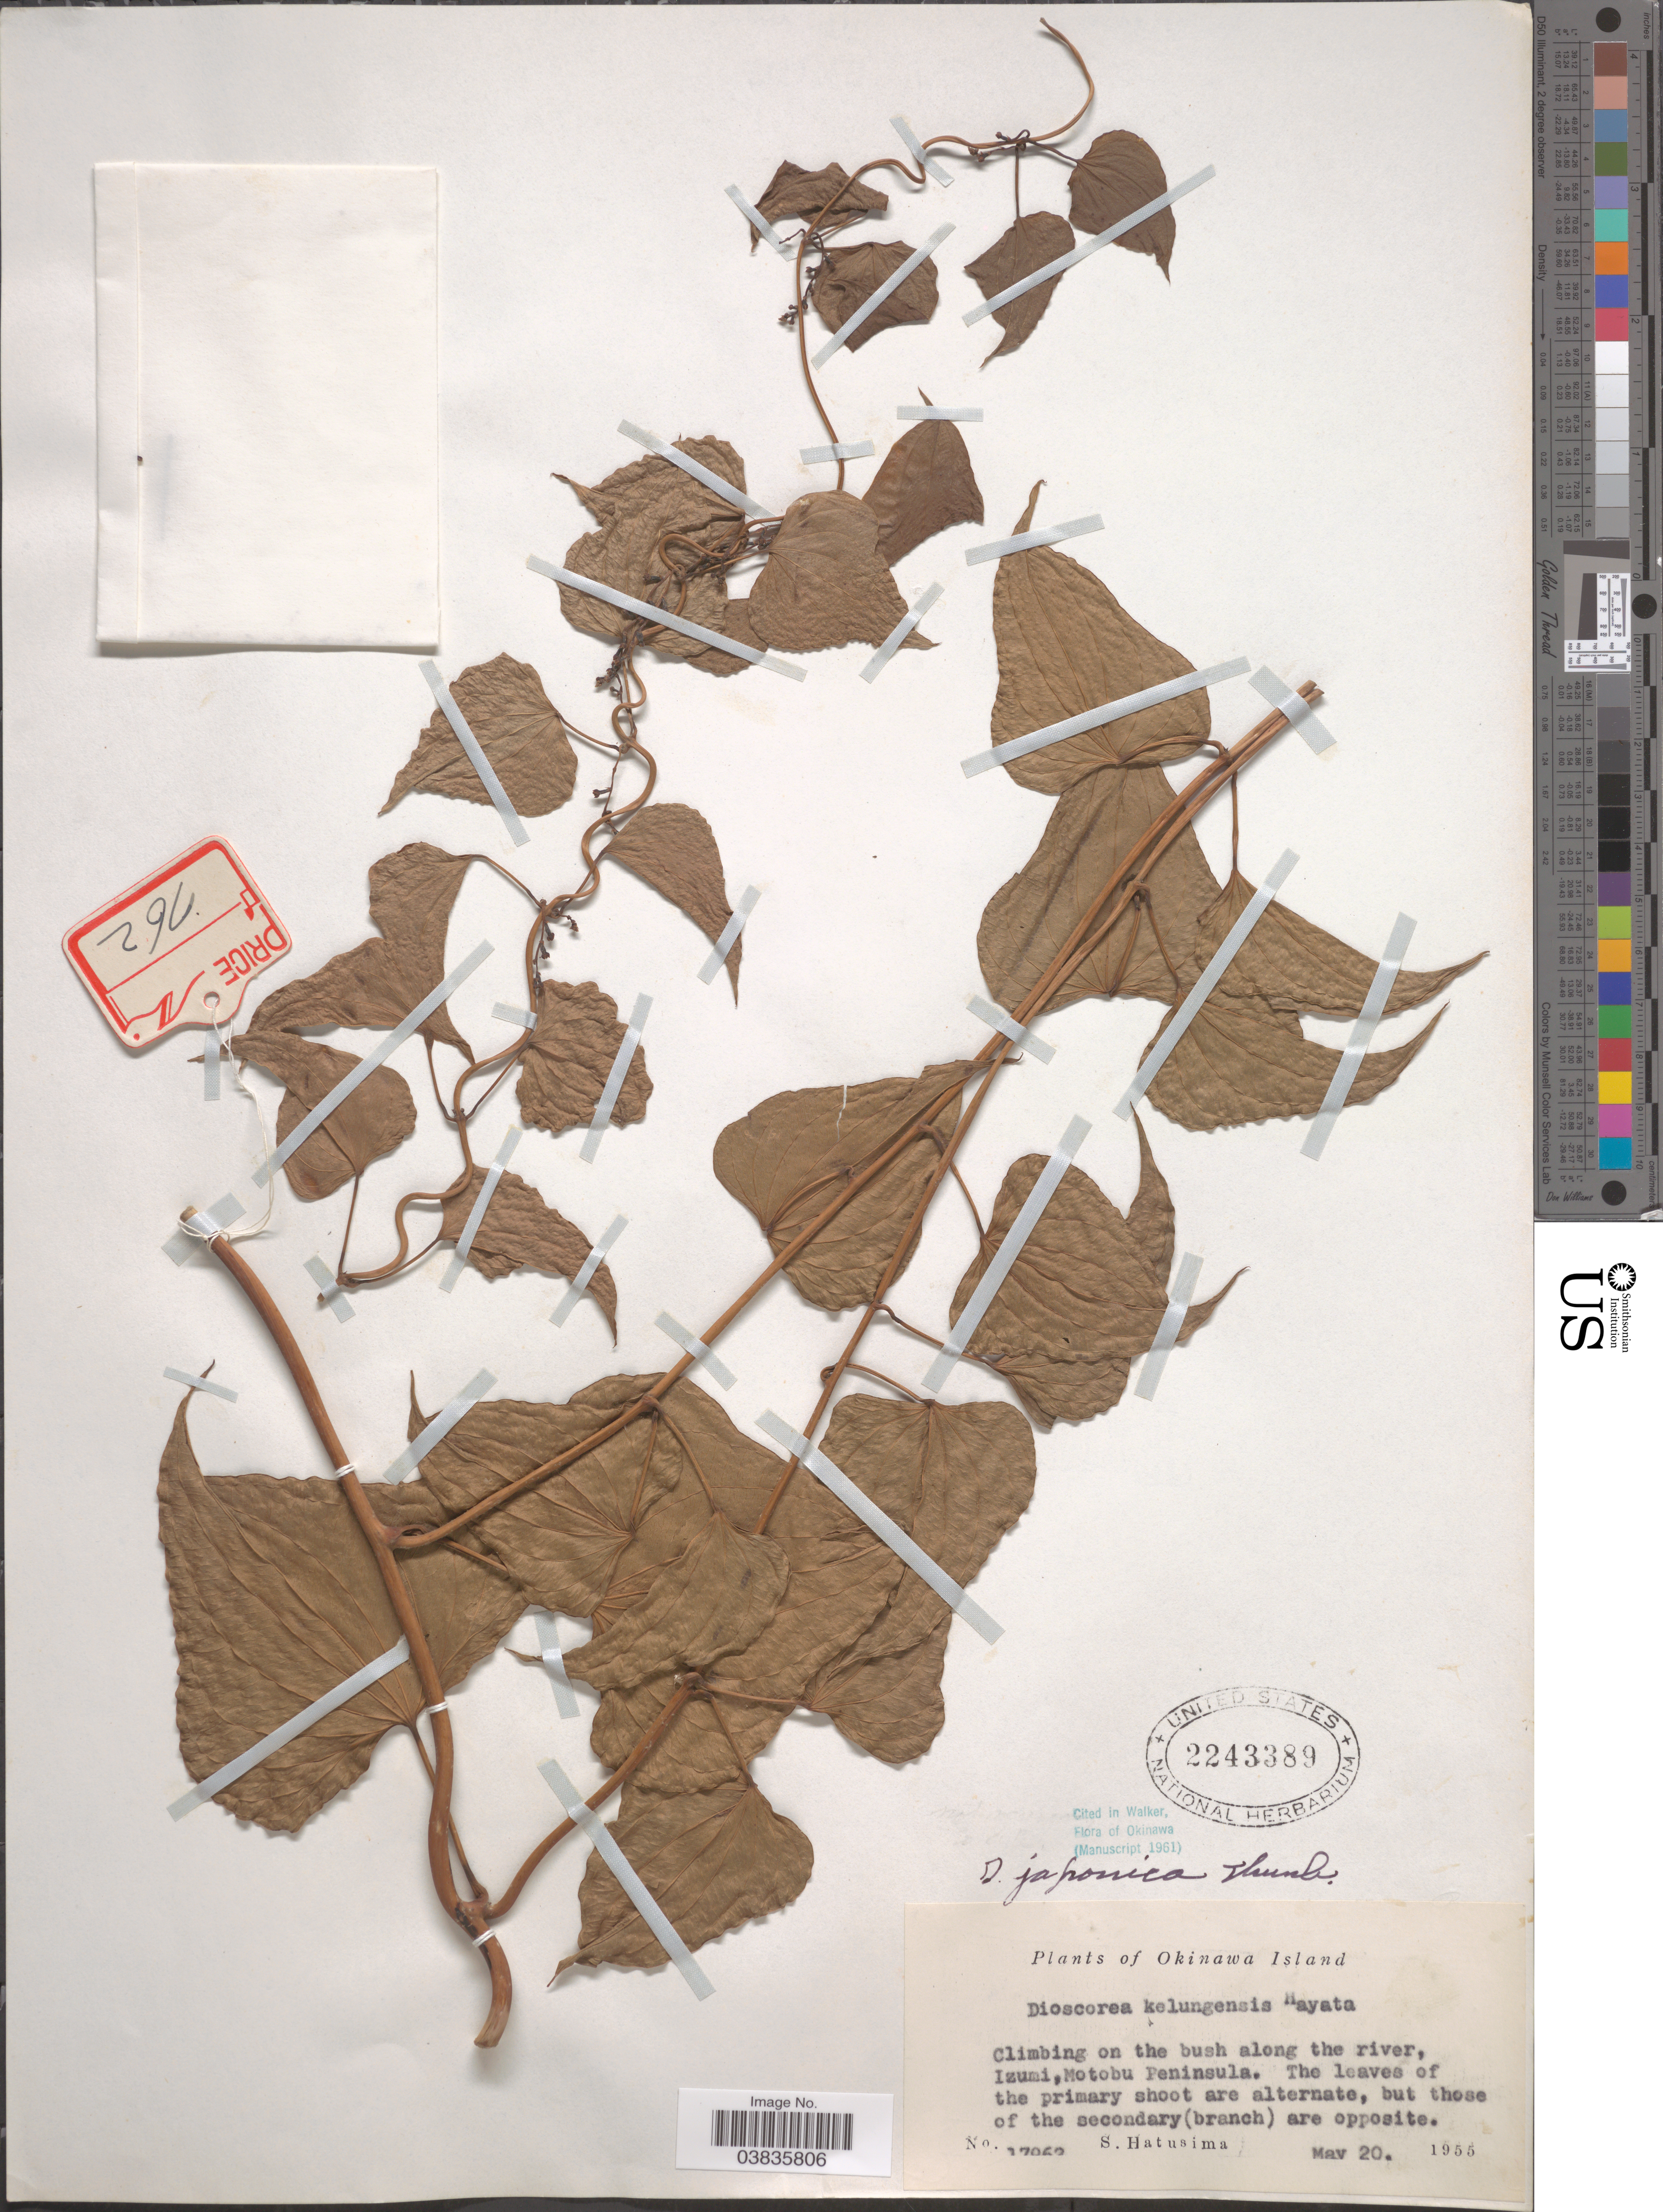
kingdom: Plantae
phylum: Tracheophyta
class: Liliopsida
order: Dioscoreales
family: Dioscoreaceae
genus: Dioscorea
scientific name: Dioscorea japonica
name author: Thunb.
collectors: S. Hatusima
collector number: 17062*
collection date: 1955-05-20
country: Japan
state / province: Okinawa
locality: Okinawa Island. Climbing on the bush along the river, Izumi, Motobu Peninsula.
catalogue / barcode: US 2243389